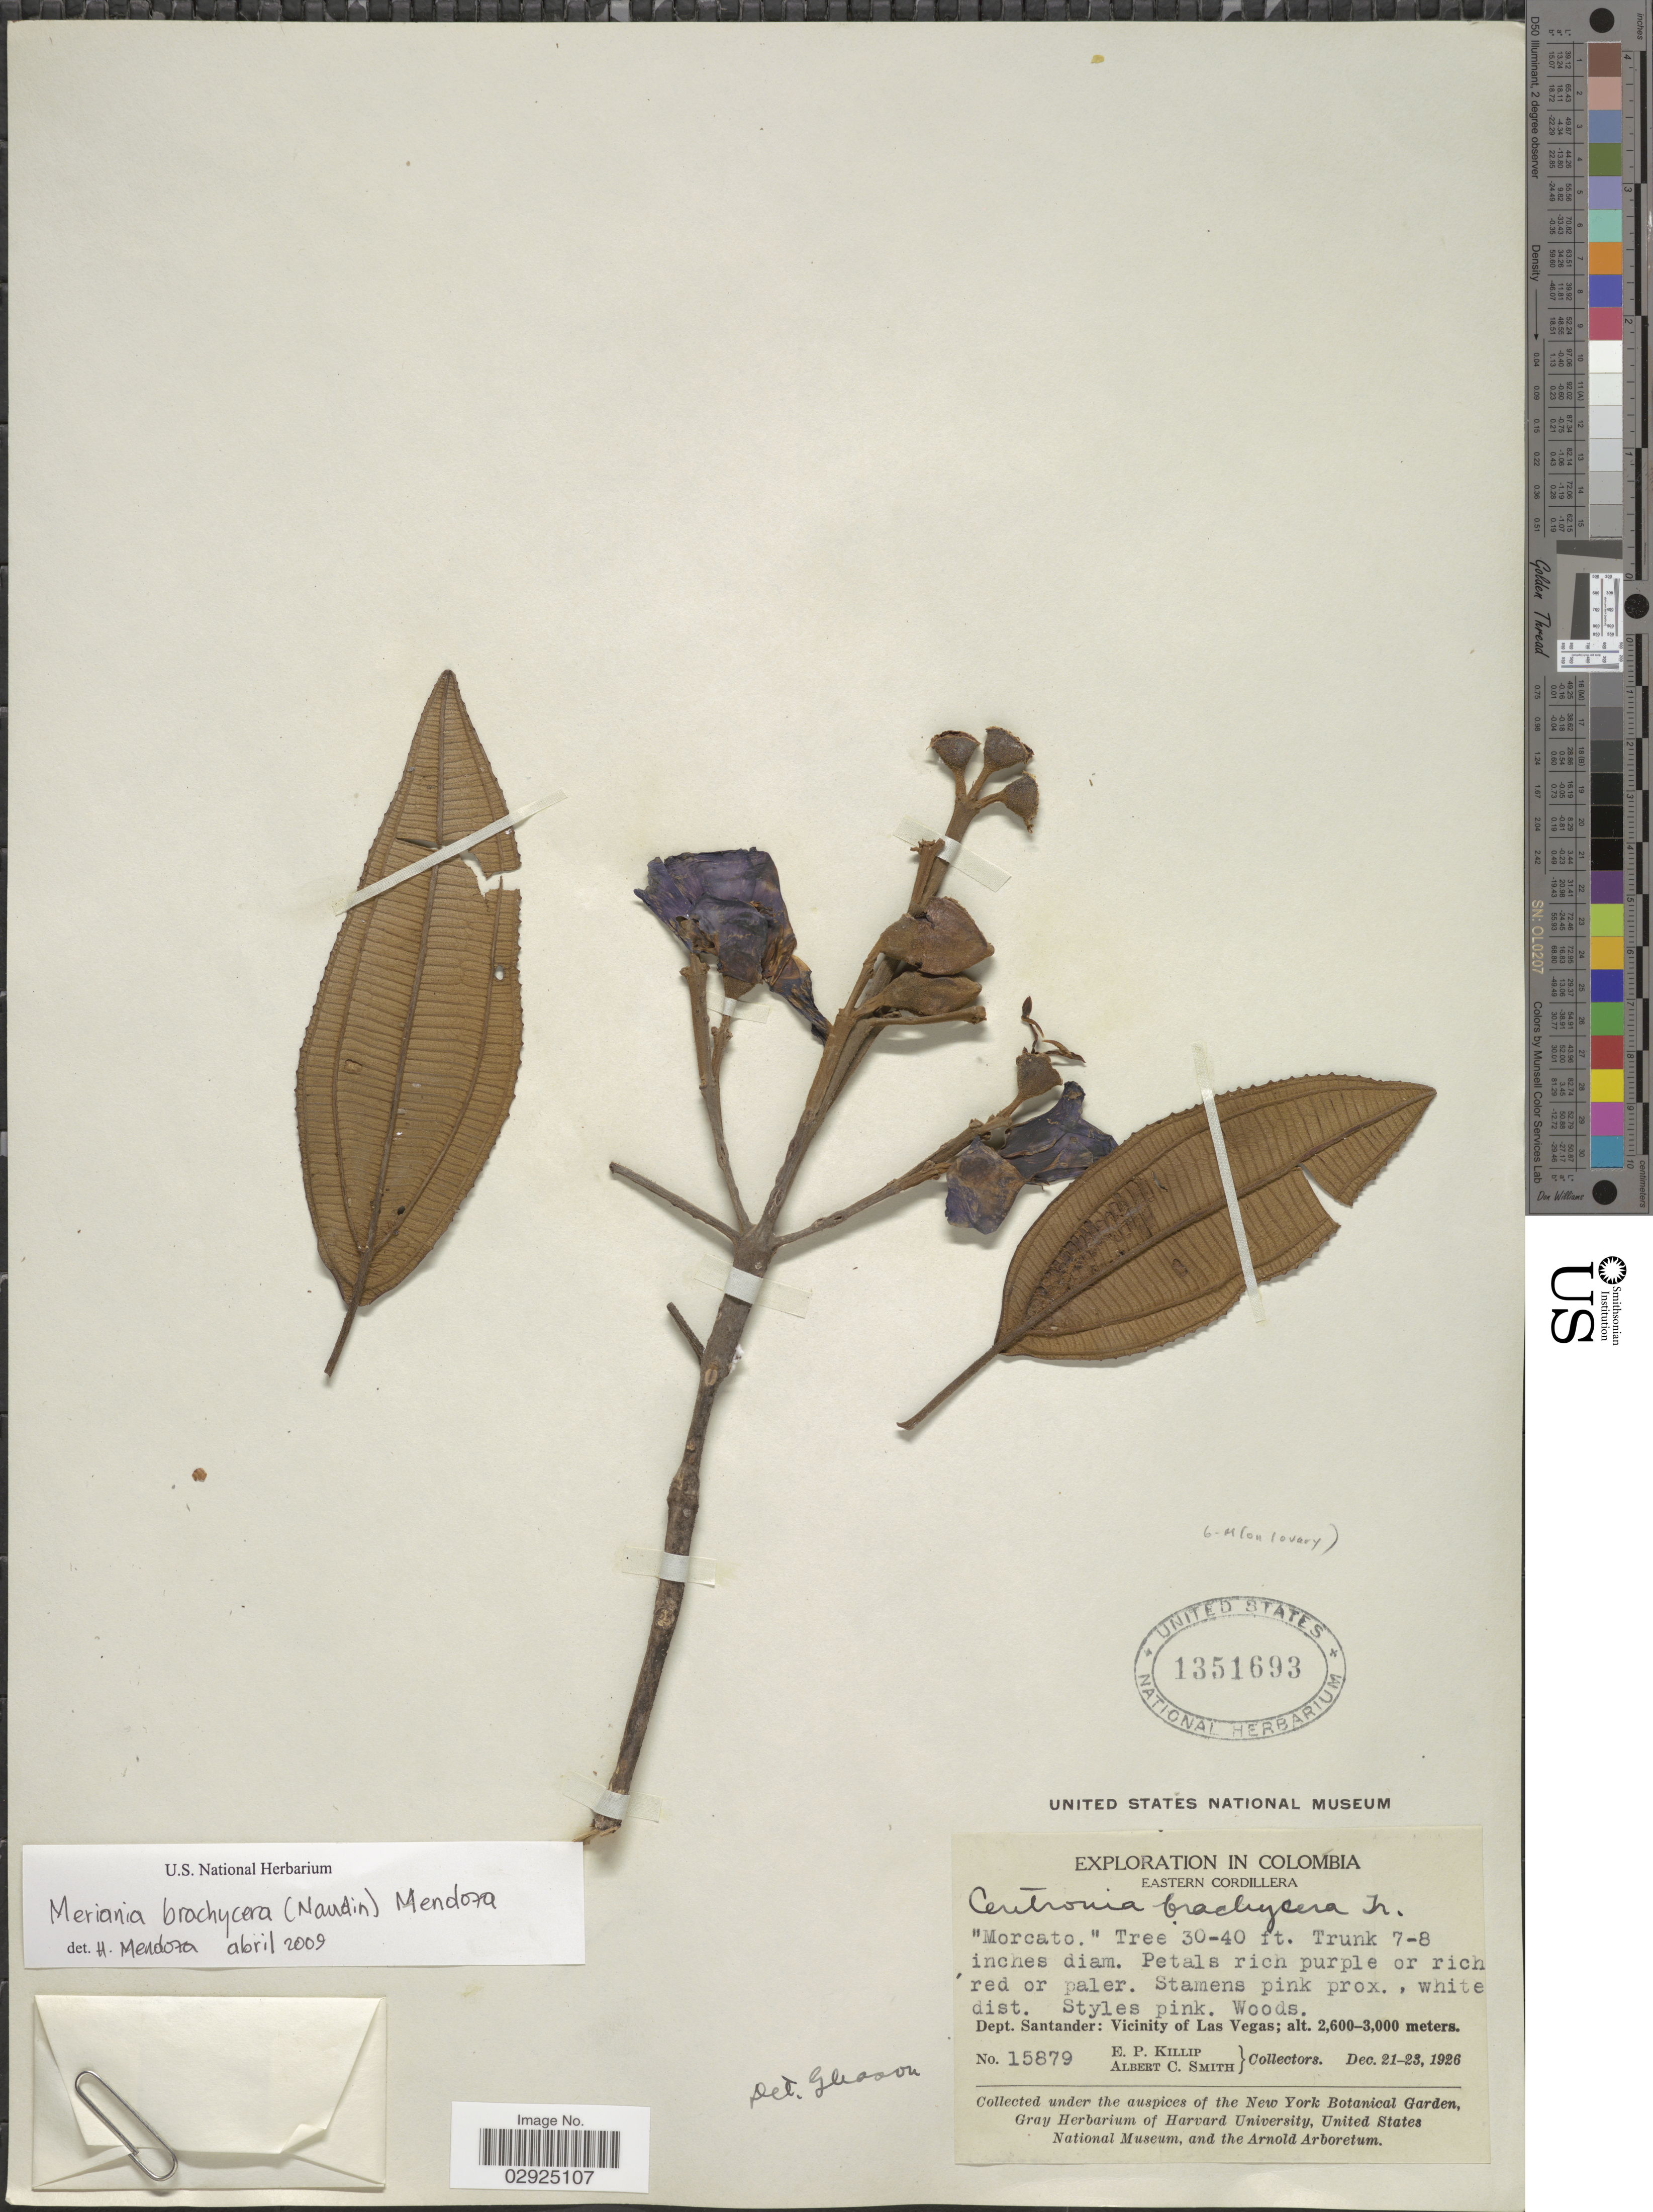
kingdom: Plantae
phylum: Tracheophyta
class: Magnoliopsida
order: Myrtales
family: Melastomataceae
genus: Meriania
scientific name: Meriania brachycera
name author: (Naudin) Humberto Mend. & Fern. Alonso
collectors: E. P. Killip & A. C. Smith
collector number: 15879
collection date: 1926-12-21/1926-12-23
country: Colombia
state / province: Santander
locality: Eastern Cordillera. Vicinity of Las Vegas.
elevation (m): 2600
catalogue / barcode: US 1351693